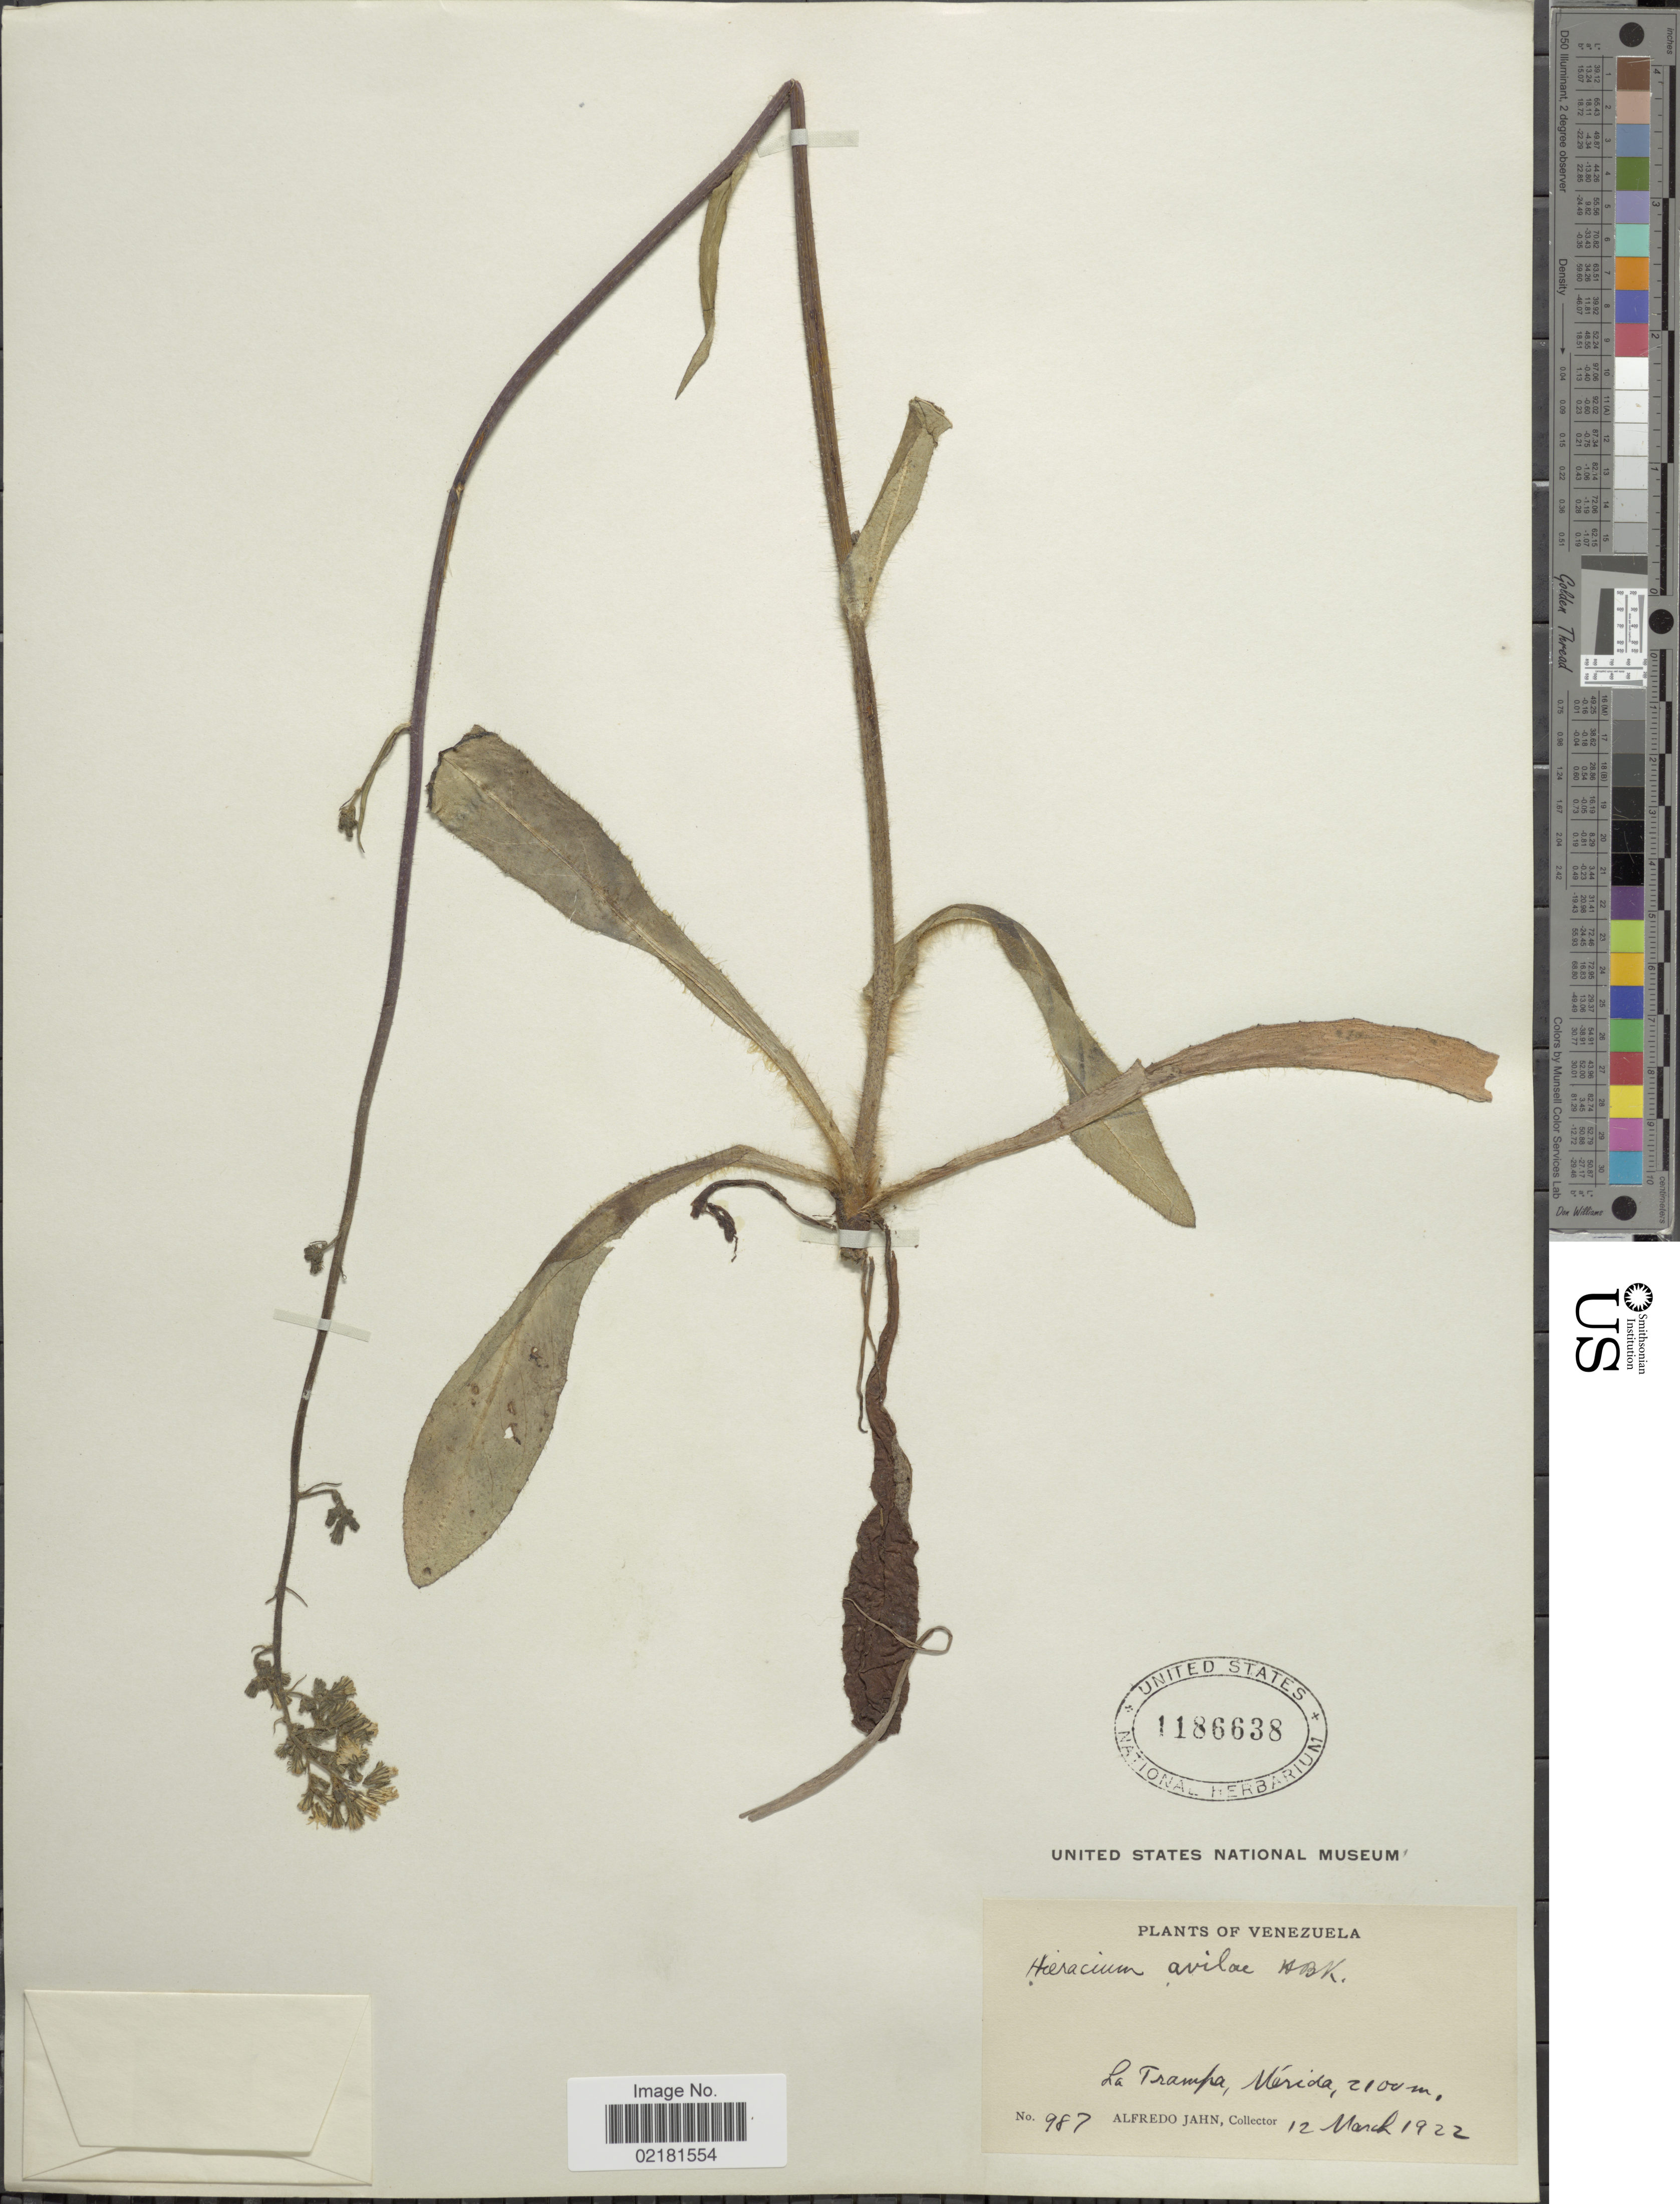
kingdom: Plantae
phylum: Tracheophyta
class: Magnoliopsida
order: Asterales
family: Asteraceae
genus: Hieracium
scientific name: Hieracium avilae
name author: Kunth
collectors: A. Jahn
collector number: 987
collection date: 1922-03-12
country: Venezuela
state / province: Mérida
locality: La Trampa.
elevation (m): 2100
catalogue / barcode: US 1186638